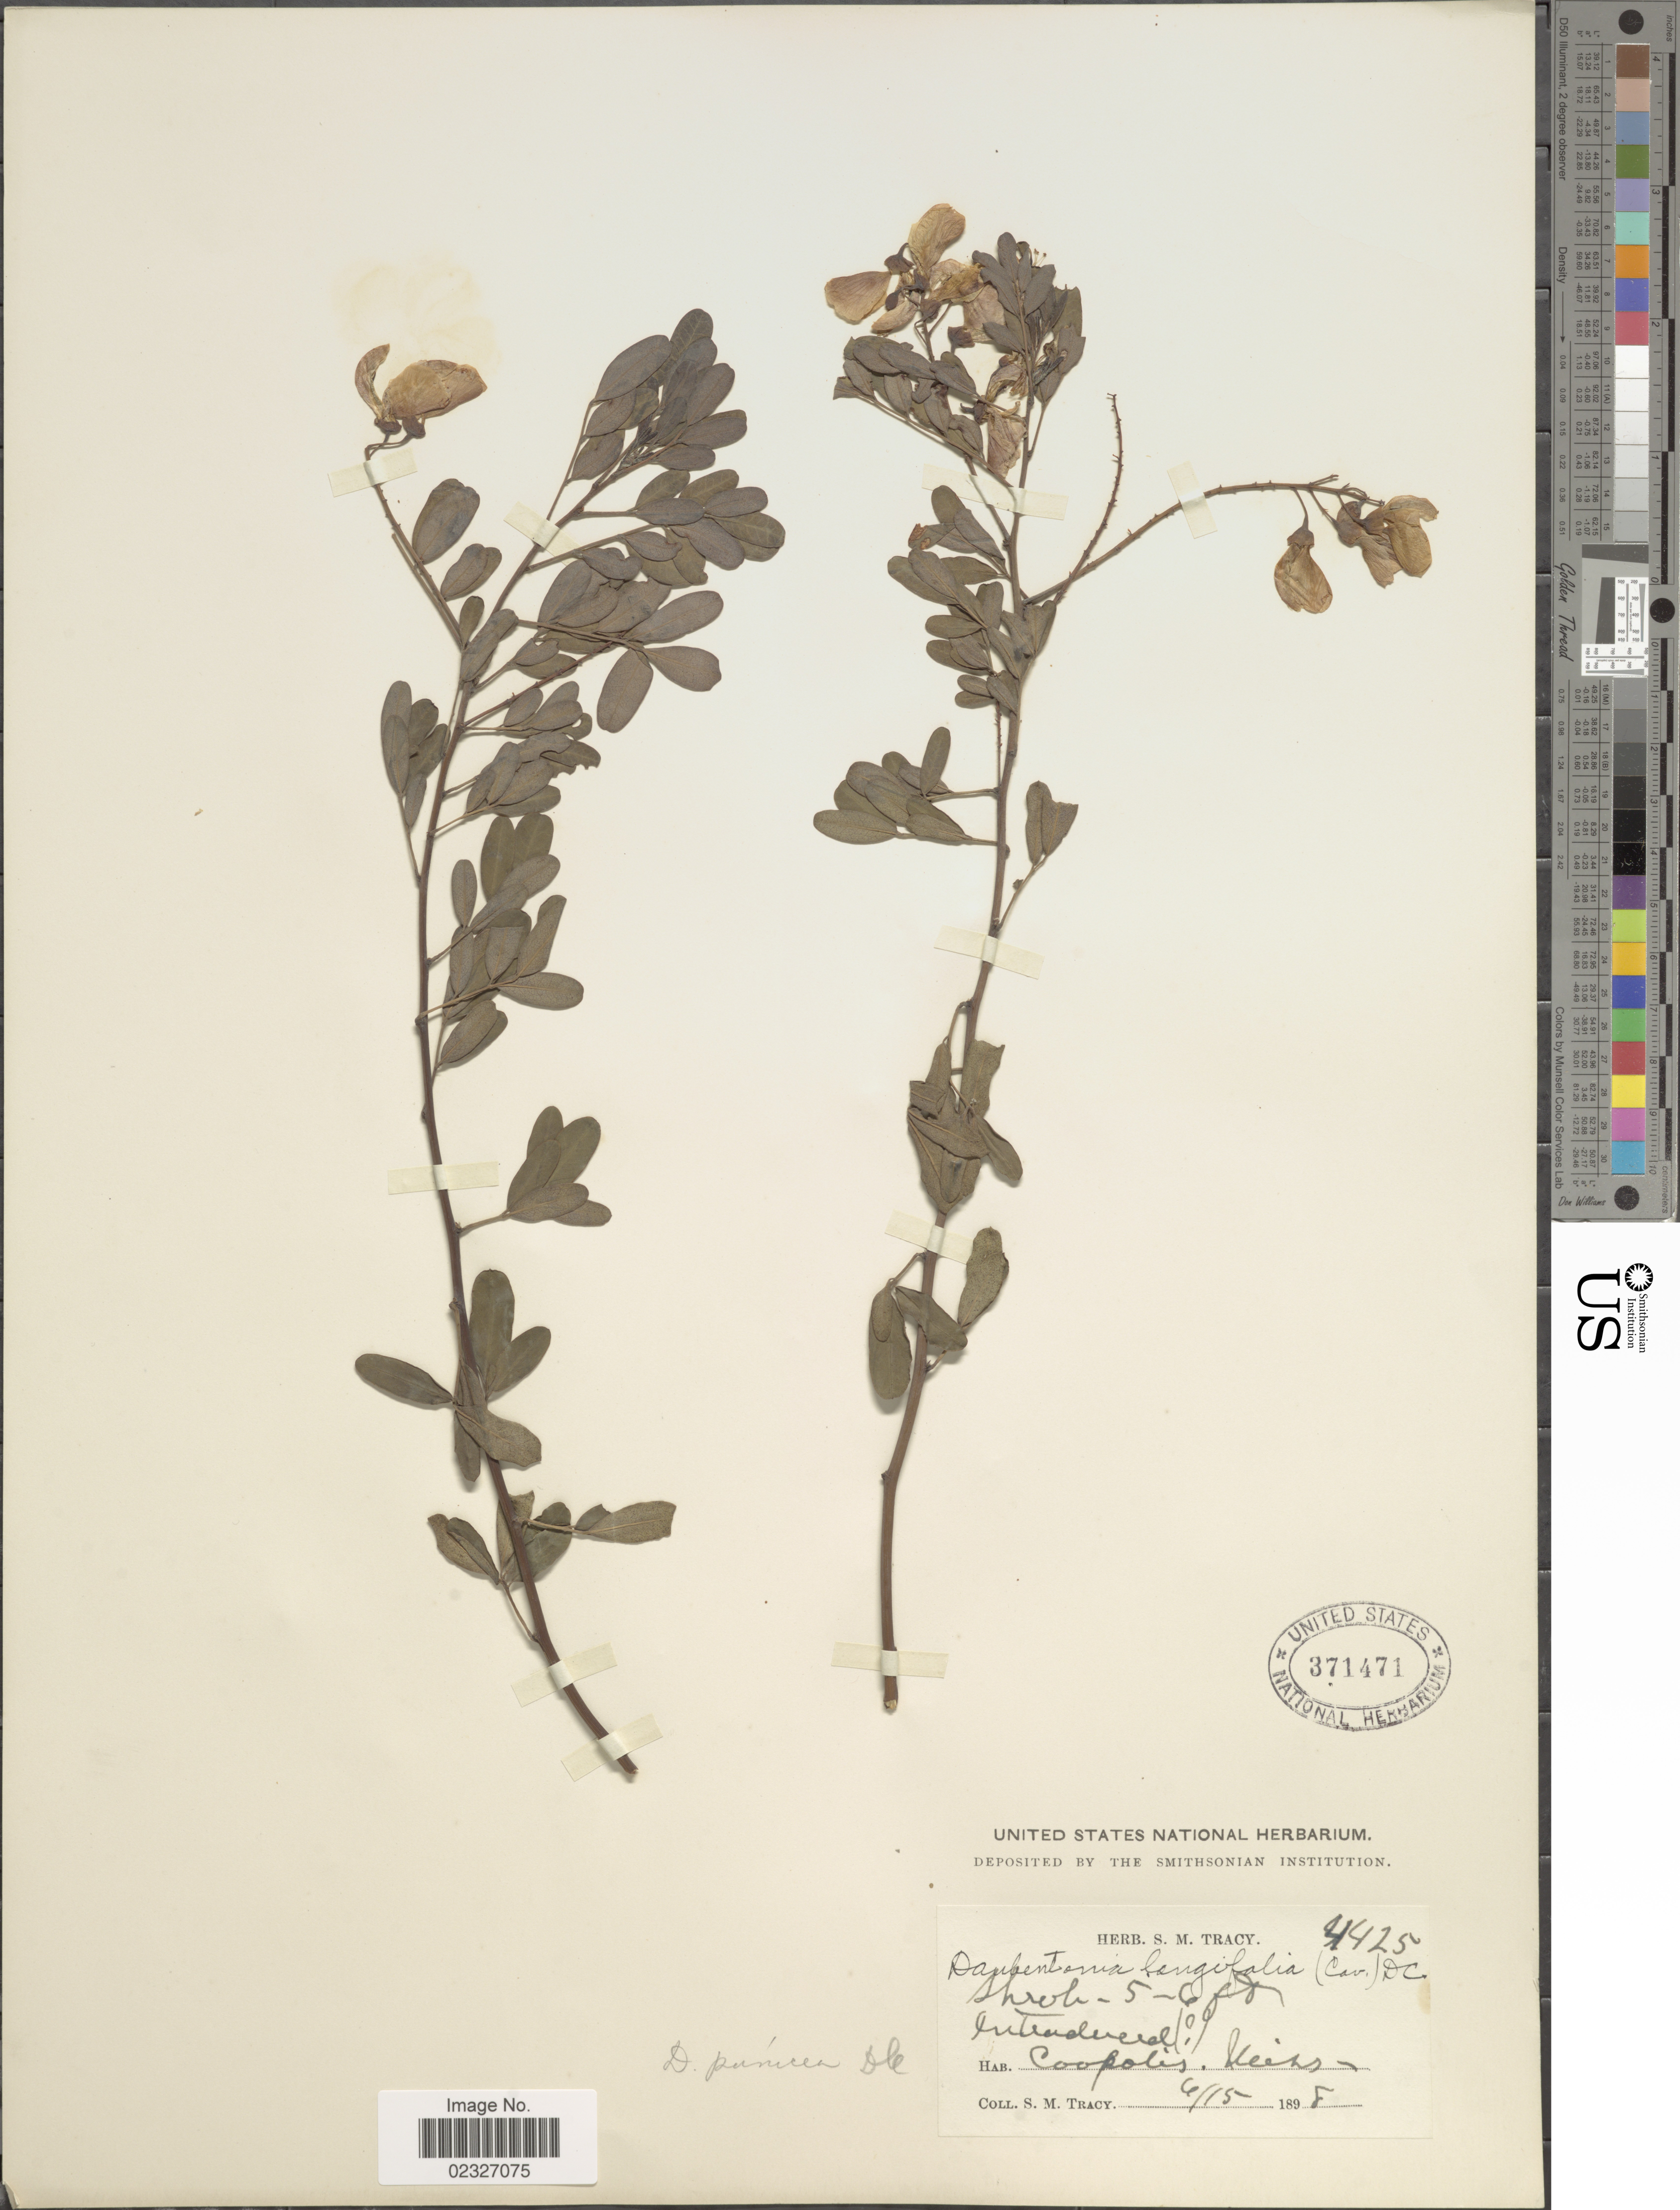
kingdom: Plantae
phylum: Tracheophyta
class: Magnoliopsida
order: Fabales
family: Fabaceae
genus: Sesbania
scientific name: Sesbania punicea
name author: (Cav.) Benth.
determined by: Strong, M. T., (US), Smithsonian Institution - National Museum of Natural History (UNITED STATES)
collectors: S. M. Tracy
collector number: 4425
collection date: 1898-04-15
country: United States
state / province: Mississippi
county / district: Harrison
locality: Coopolis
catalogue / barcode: US 371471